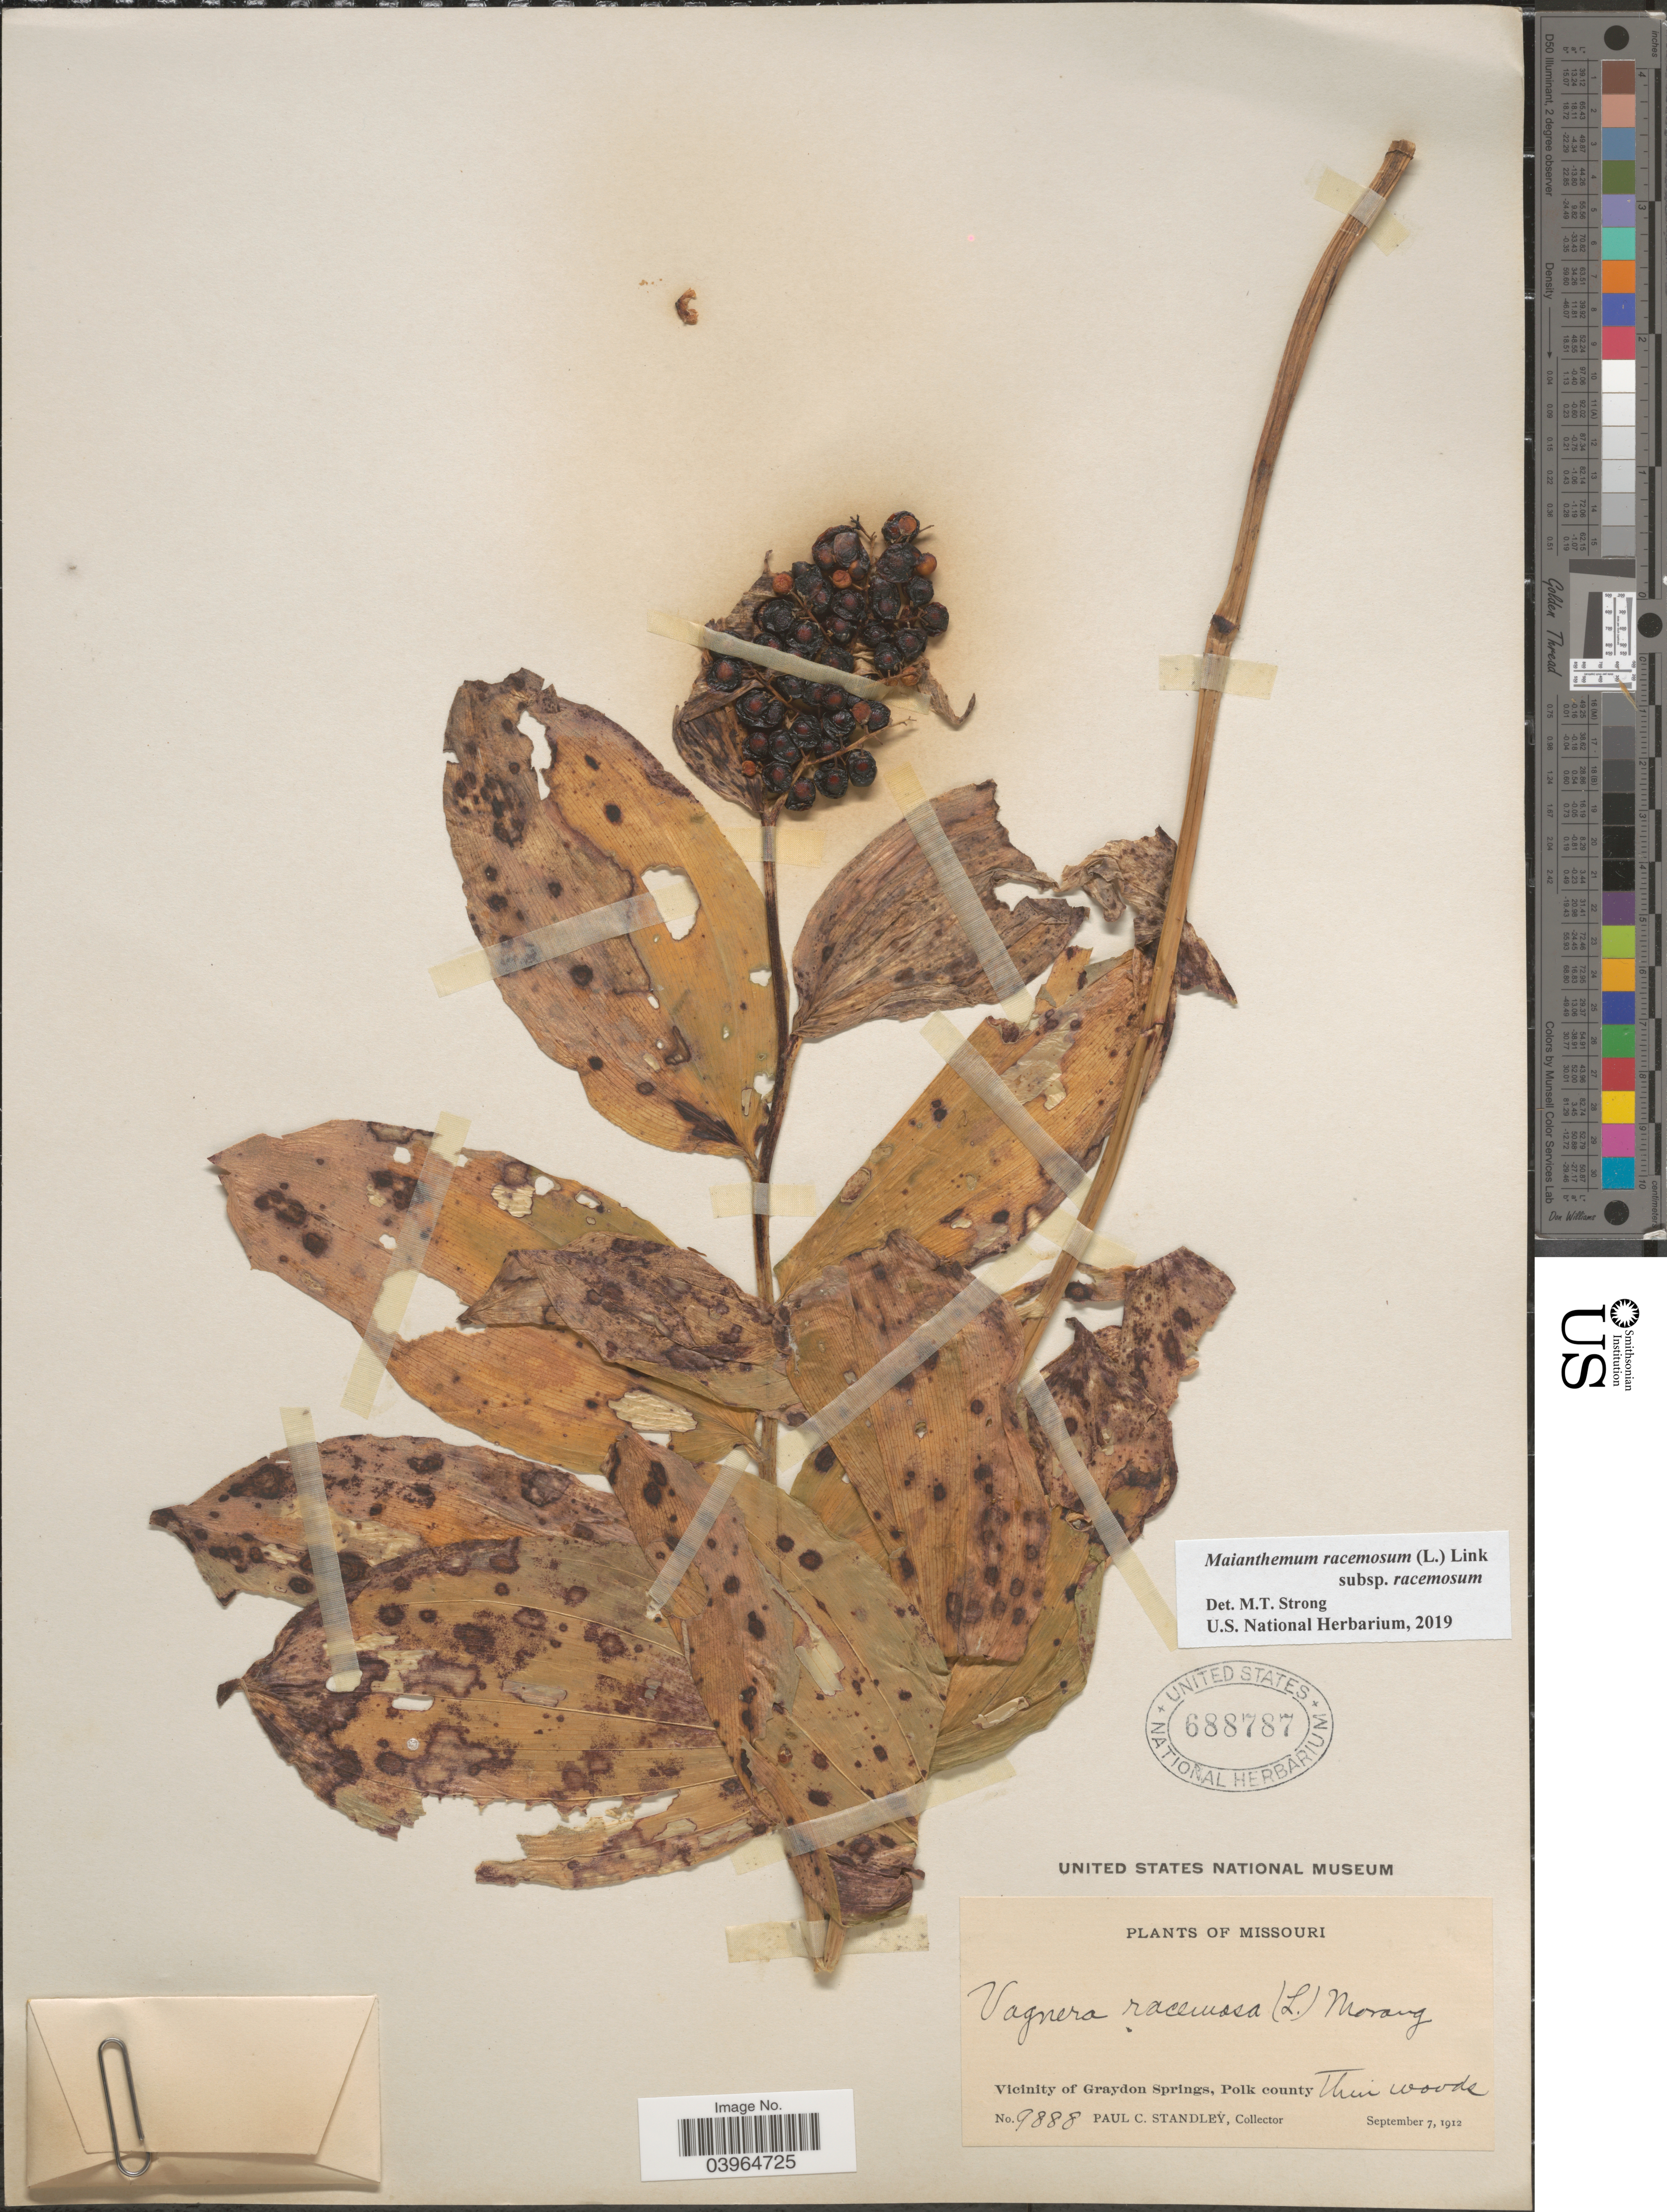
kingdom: Plantae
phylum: Tracheophyta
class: Liliopsida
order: Asparagales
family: Asparagaceae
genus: Maianthemum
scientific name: Maianthemum racemosum subsp. racemosum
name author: (L.) Link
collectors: P. C. Standley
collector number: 9888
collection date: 1912-09-07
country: United States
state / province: Missouri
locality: Vicinity of Graydon Springs, Polk county.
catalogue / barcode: US 688787